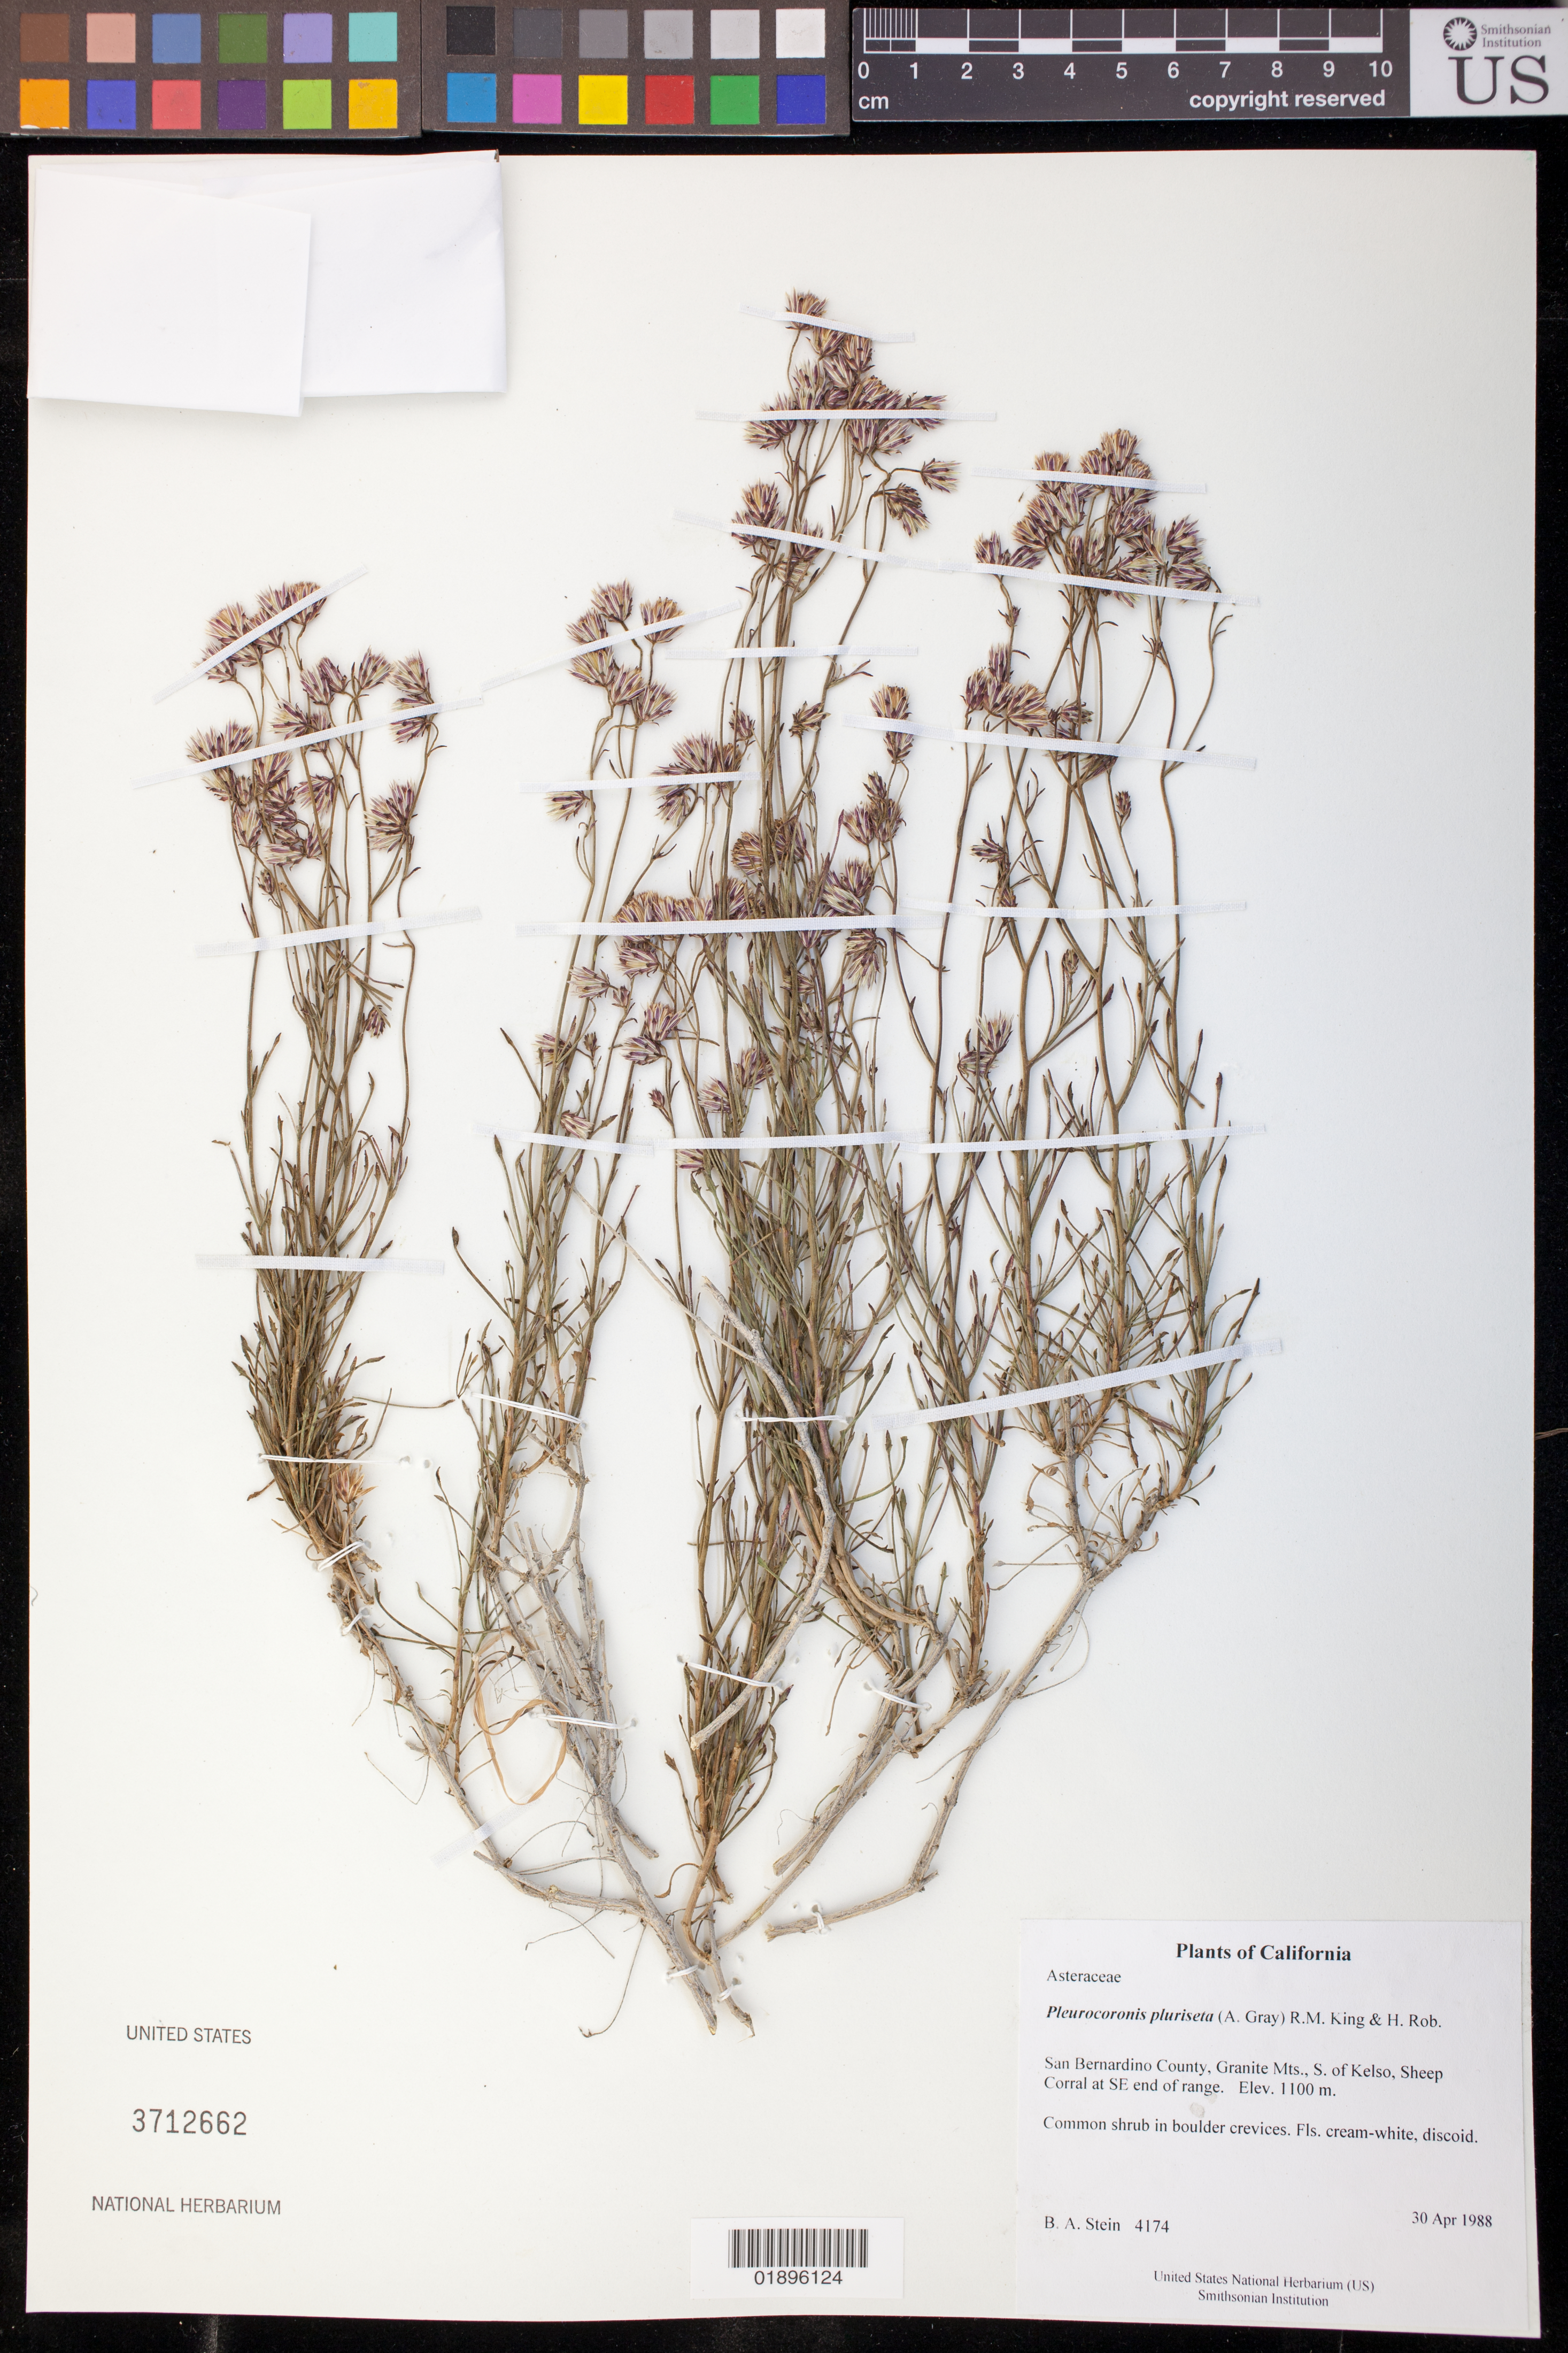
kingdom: Plantae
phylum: Tracheophyta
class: Magnoliopsida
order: Asterales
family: Asteraceae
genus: Pleurocoronis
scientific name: Pleurocoronis pluriseta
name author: (A. Gray) R.M. King & H. Rob.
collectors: B. A. Stein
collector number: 4174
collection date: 1988-04-30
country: United States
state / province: California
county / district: San Bernardino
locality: Granite Mts., S. of Kelso, sheep corral at SE end of range.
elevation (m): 1100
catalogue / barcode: US 3712662